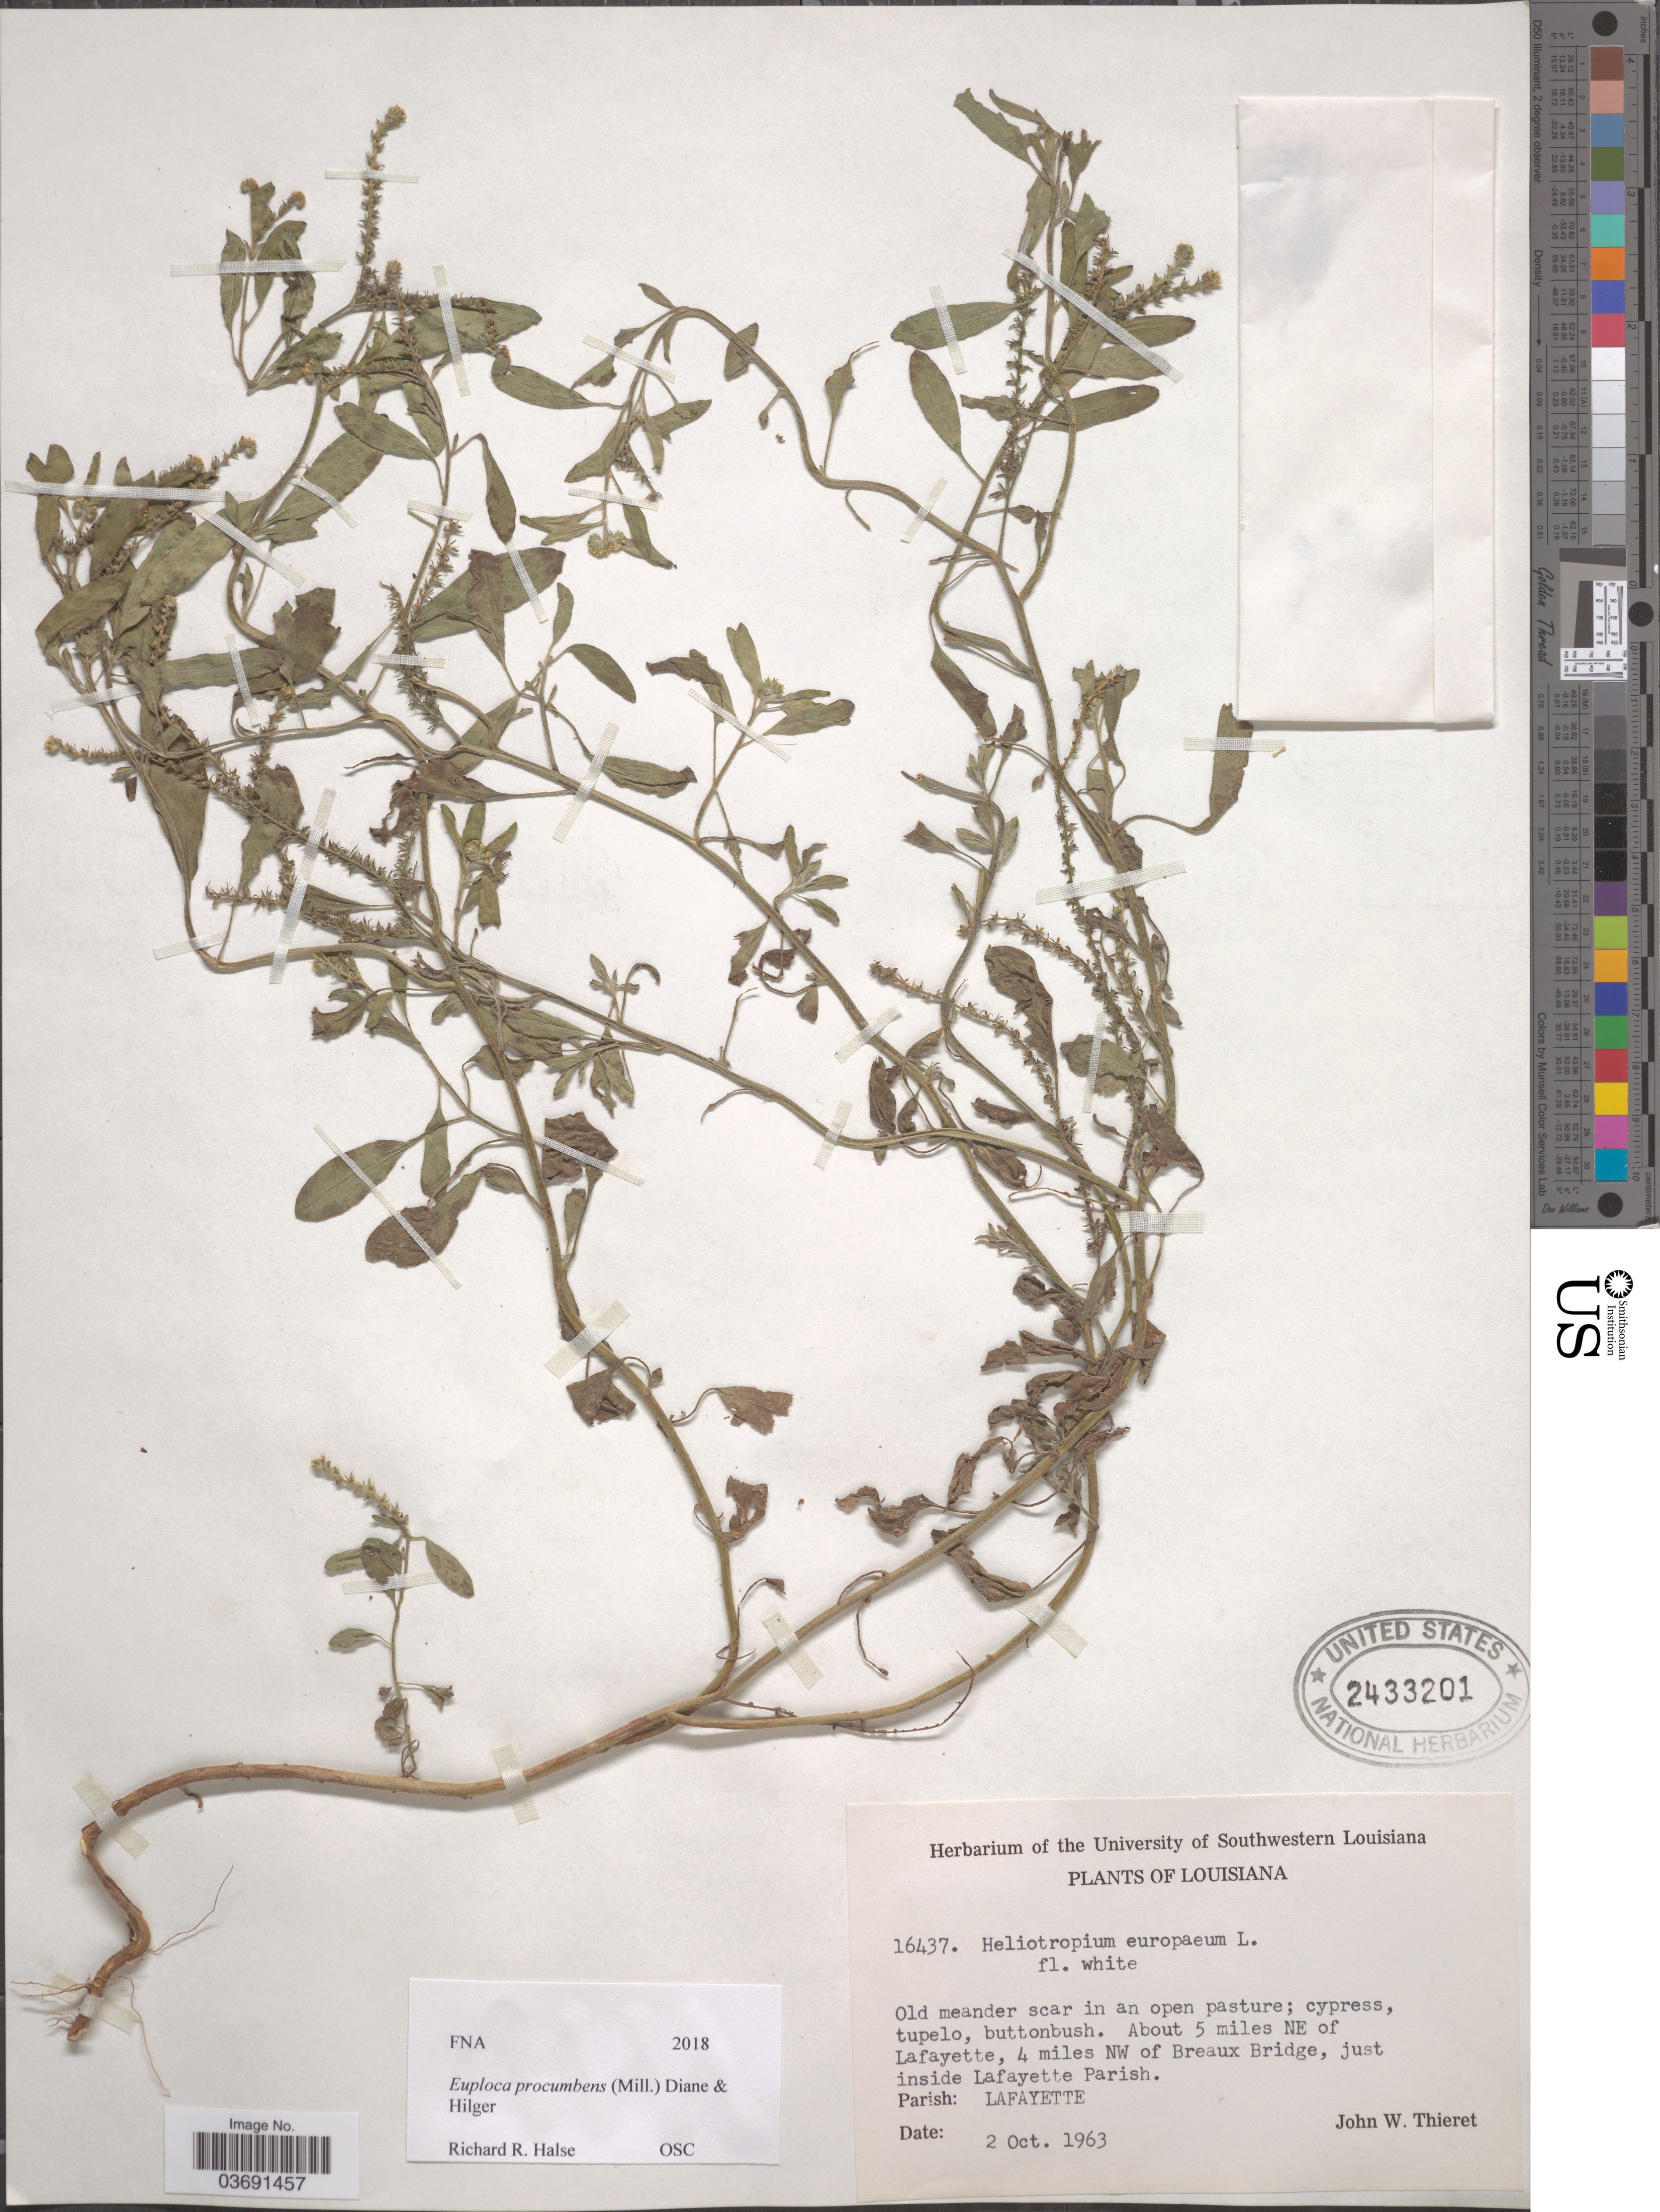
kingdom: Plantae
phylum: Tracheophyta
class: Magnoliopsida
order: Boraginales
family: Heliotropiaceae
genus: Euploca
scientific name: Euploca procumbens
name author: (Mill.) Diane & Hilger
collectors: J. W. Thieret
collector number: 16437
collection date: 1963-10-02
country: United States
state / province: Louisiana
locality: Old meander scar in an open pasture; cypress, tupelo, buttonbush. About 5 miles NE of Lafayette, 4 miles NW of Breaux Bridge, just inside Lafayette Parish. Parish: Lafayette.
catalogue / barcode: US 2433201